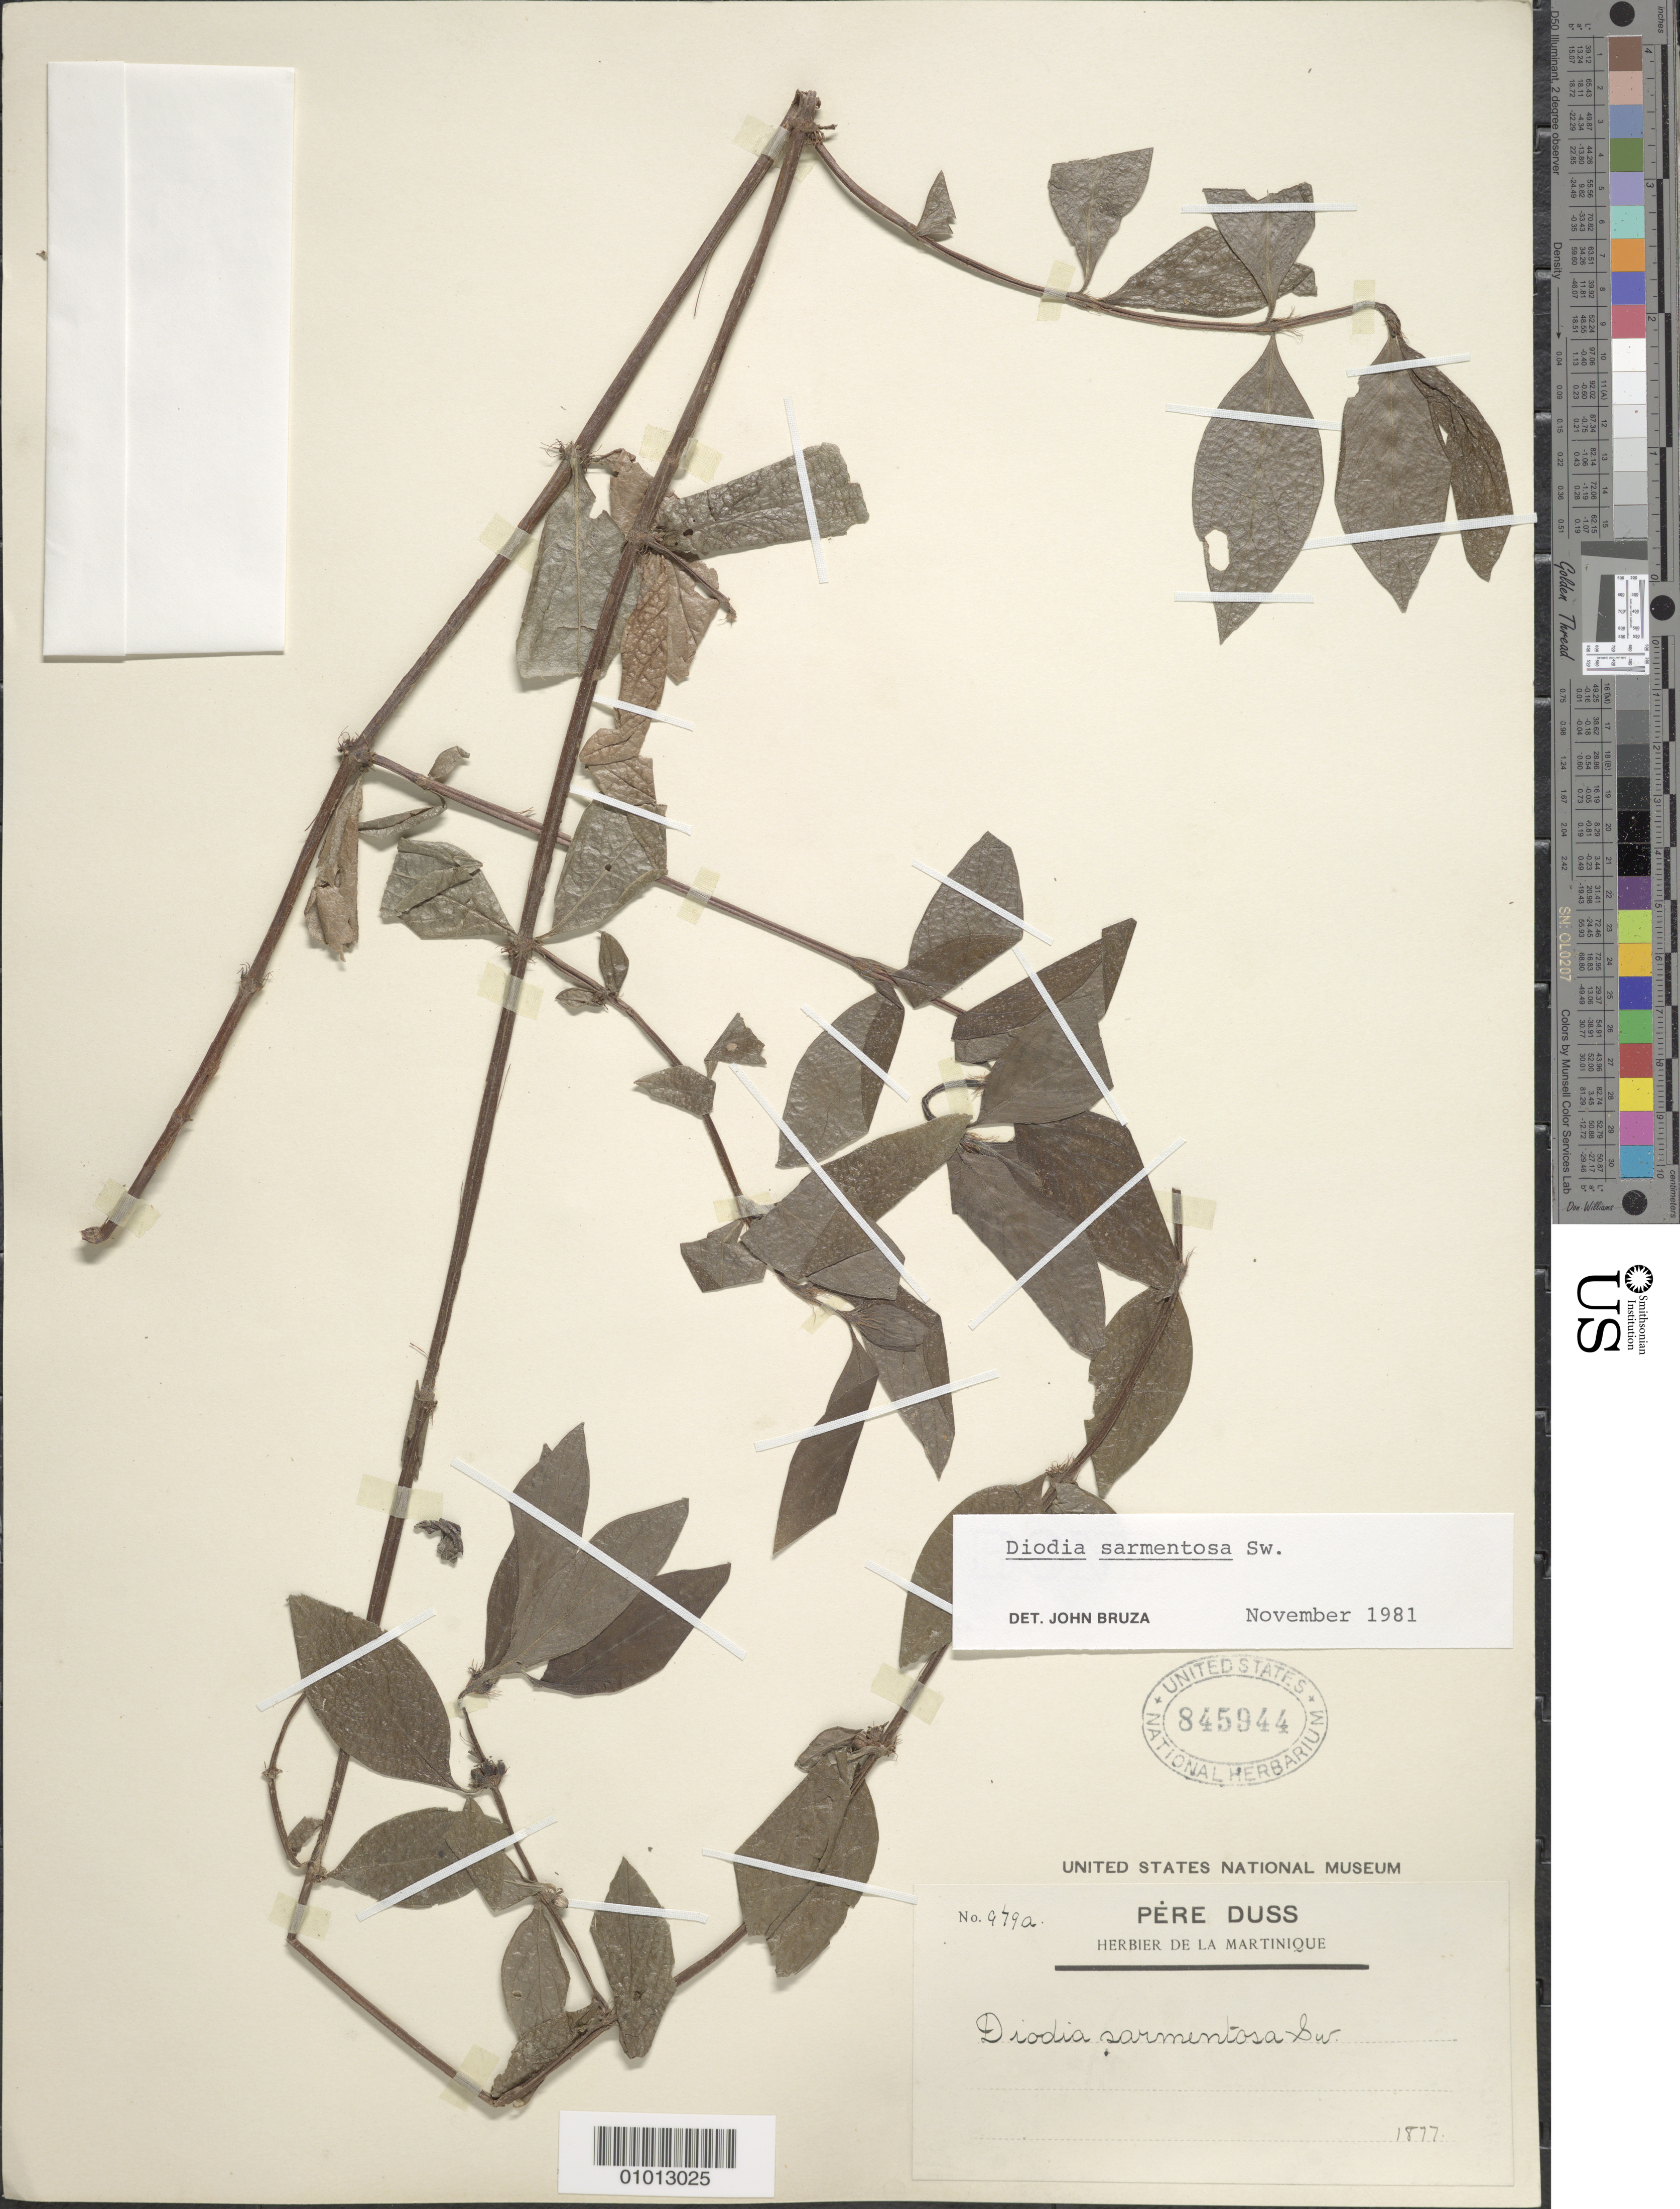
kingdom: Plantae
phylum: Tracheophyta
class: Magnoliopsida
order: Gentianales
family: Rubiaceae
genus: Diodia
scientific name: Diodia sarmentosa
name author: Sw.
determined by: Bruza, J.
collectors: Père Duss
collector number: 979 a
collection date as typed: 1877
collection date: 1877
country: Martinique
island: Martinique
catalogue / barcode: US 845944